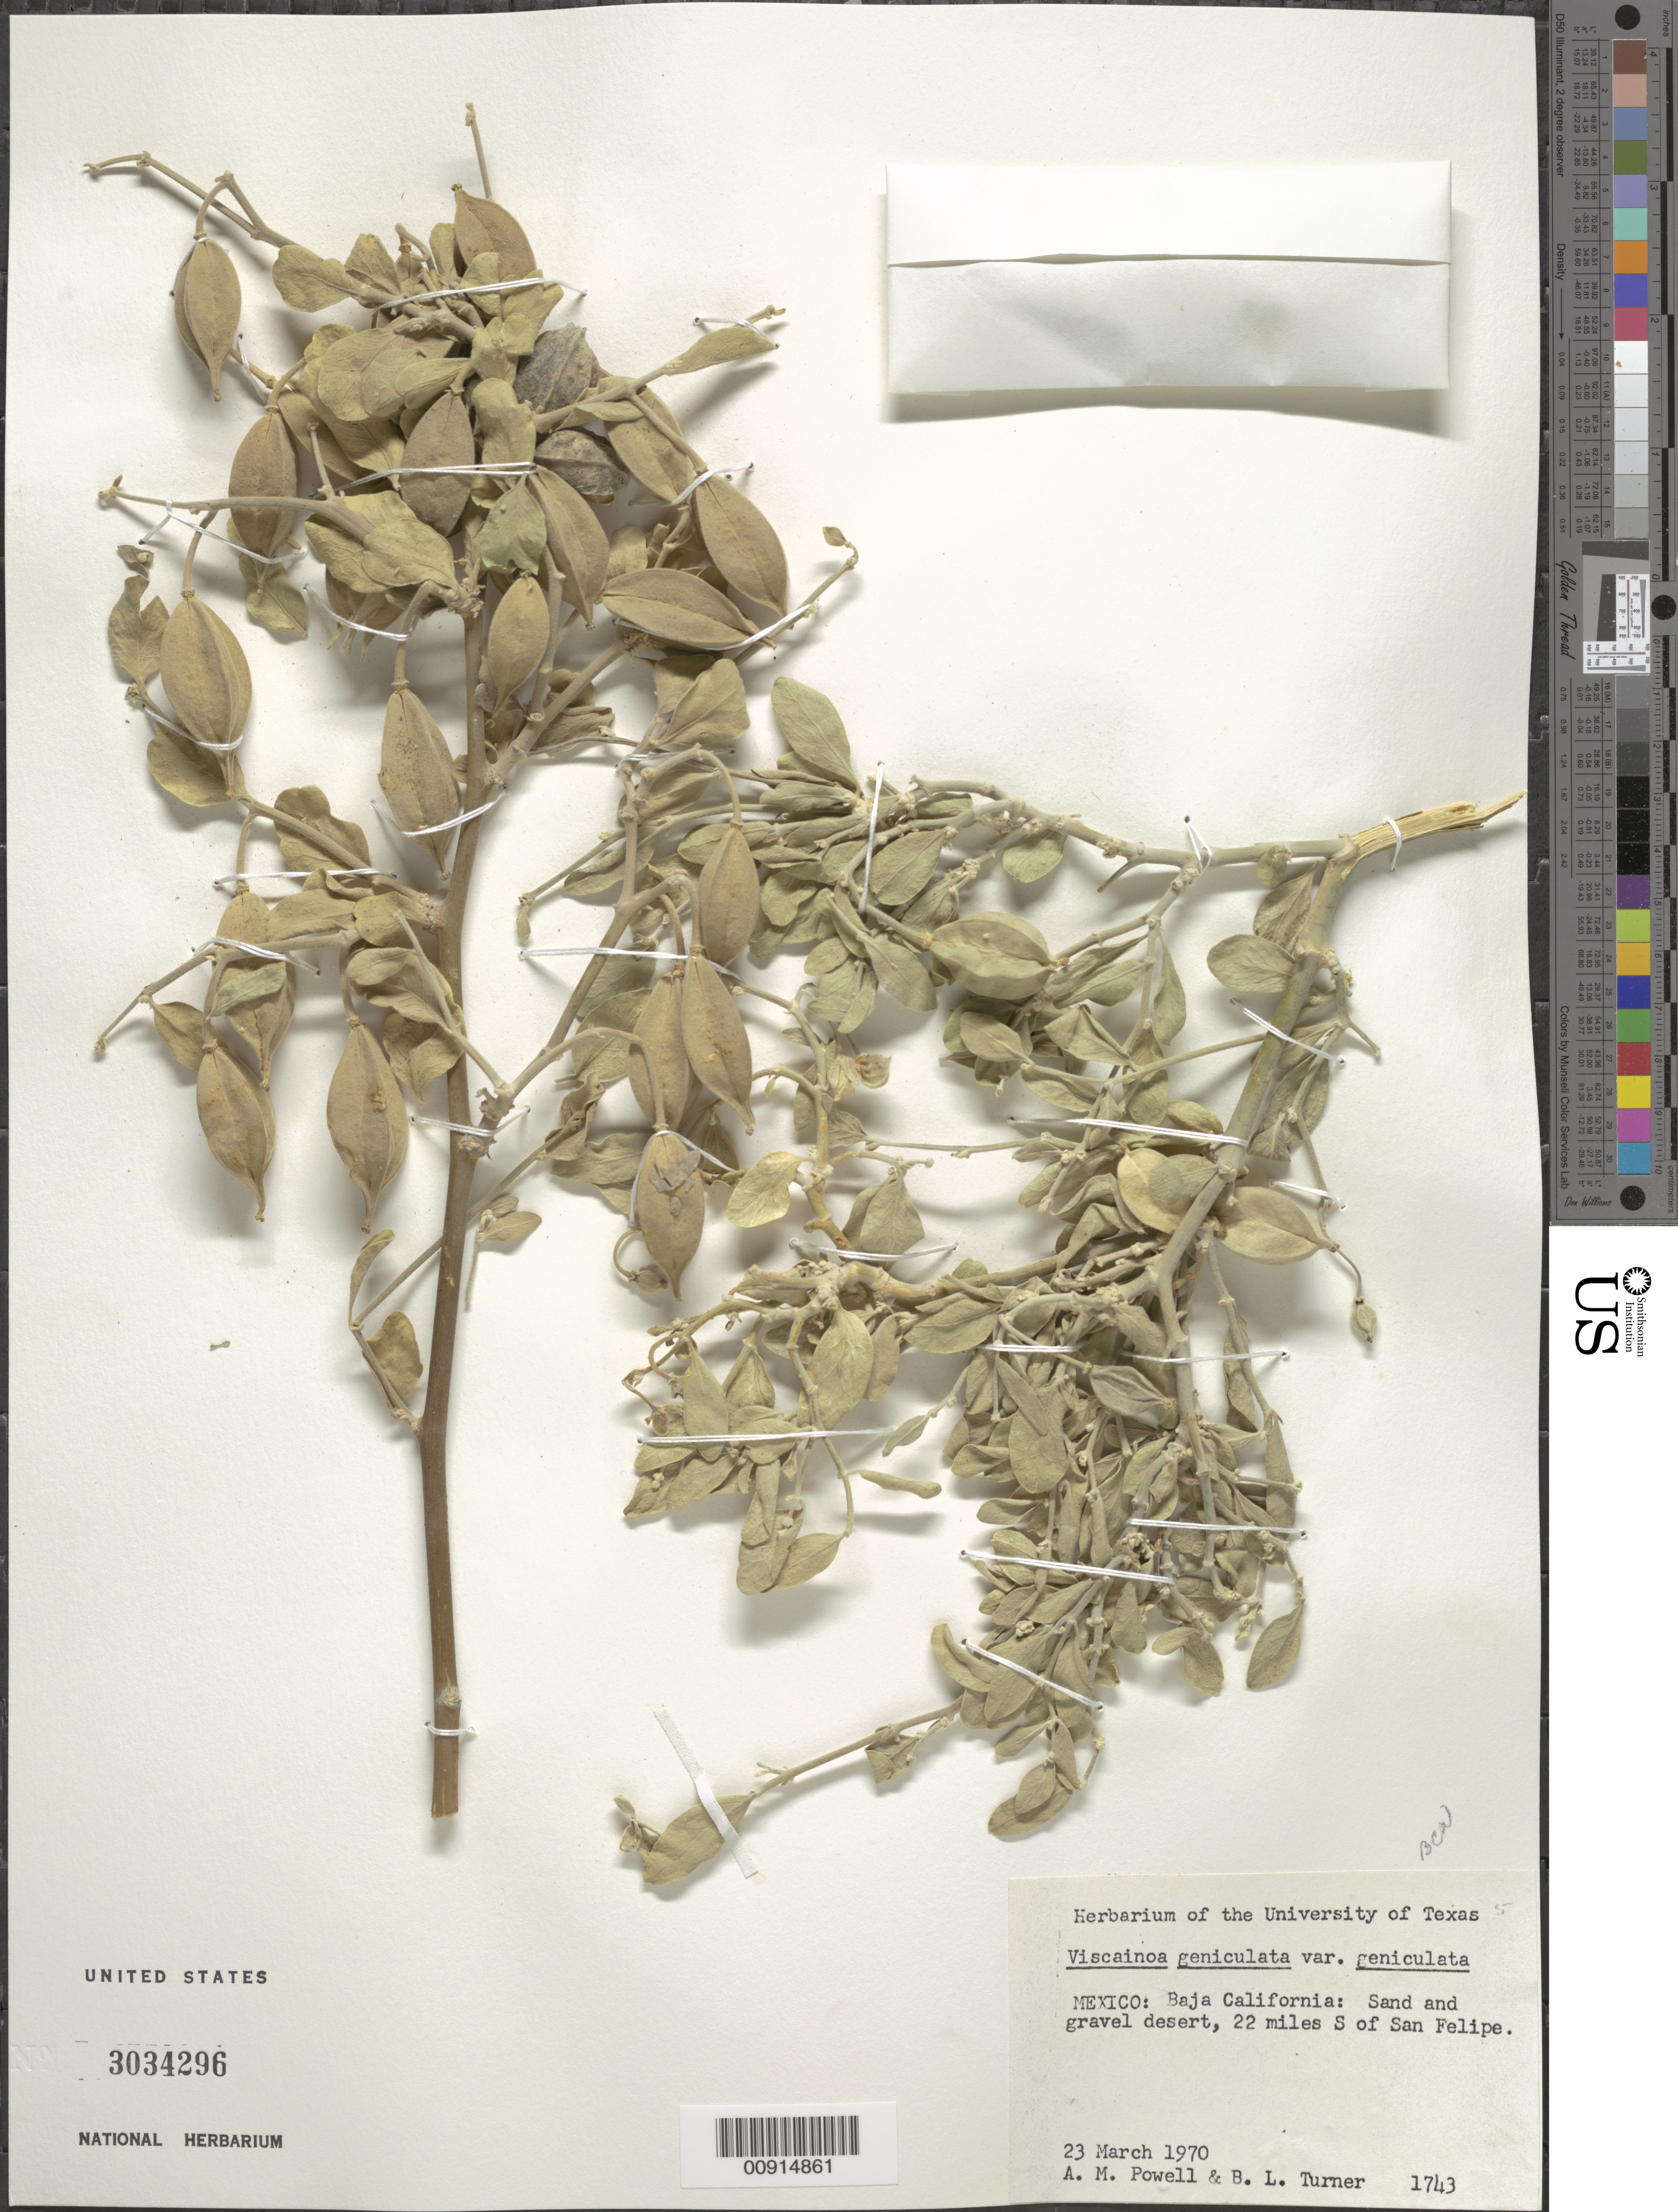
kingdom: Plantae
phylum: Tracheophyta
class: Magnoliopsida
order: Zygophyllales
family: Zygophyllaceae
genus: Viscainoa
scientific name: Viscainoa geniculata var. geniculata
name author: (Kellogg) Greene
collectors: A. M. Powell & B. L. Turner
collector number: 1743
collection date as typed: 23 Mar 1970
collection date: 1970-03-23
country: Mexico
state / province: Baja California Norte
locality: Baja California: 22 miles S of San Felipe.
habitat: Sand and gravel desert.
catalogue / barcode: US 3034296